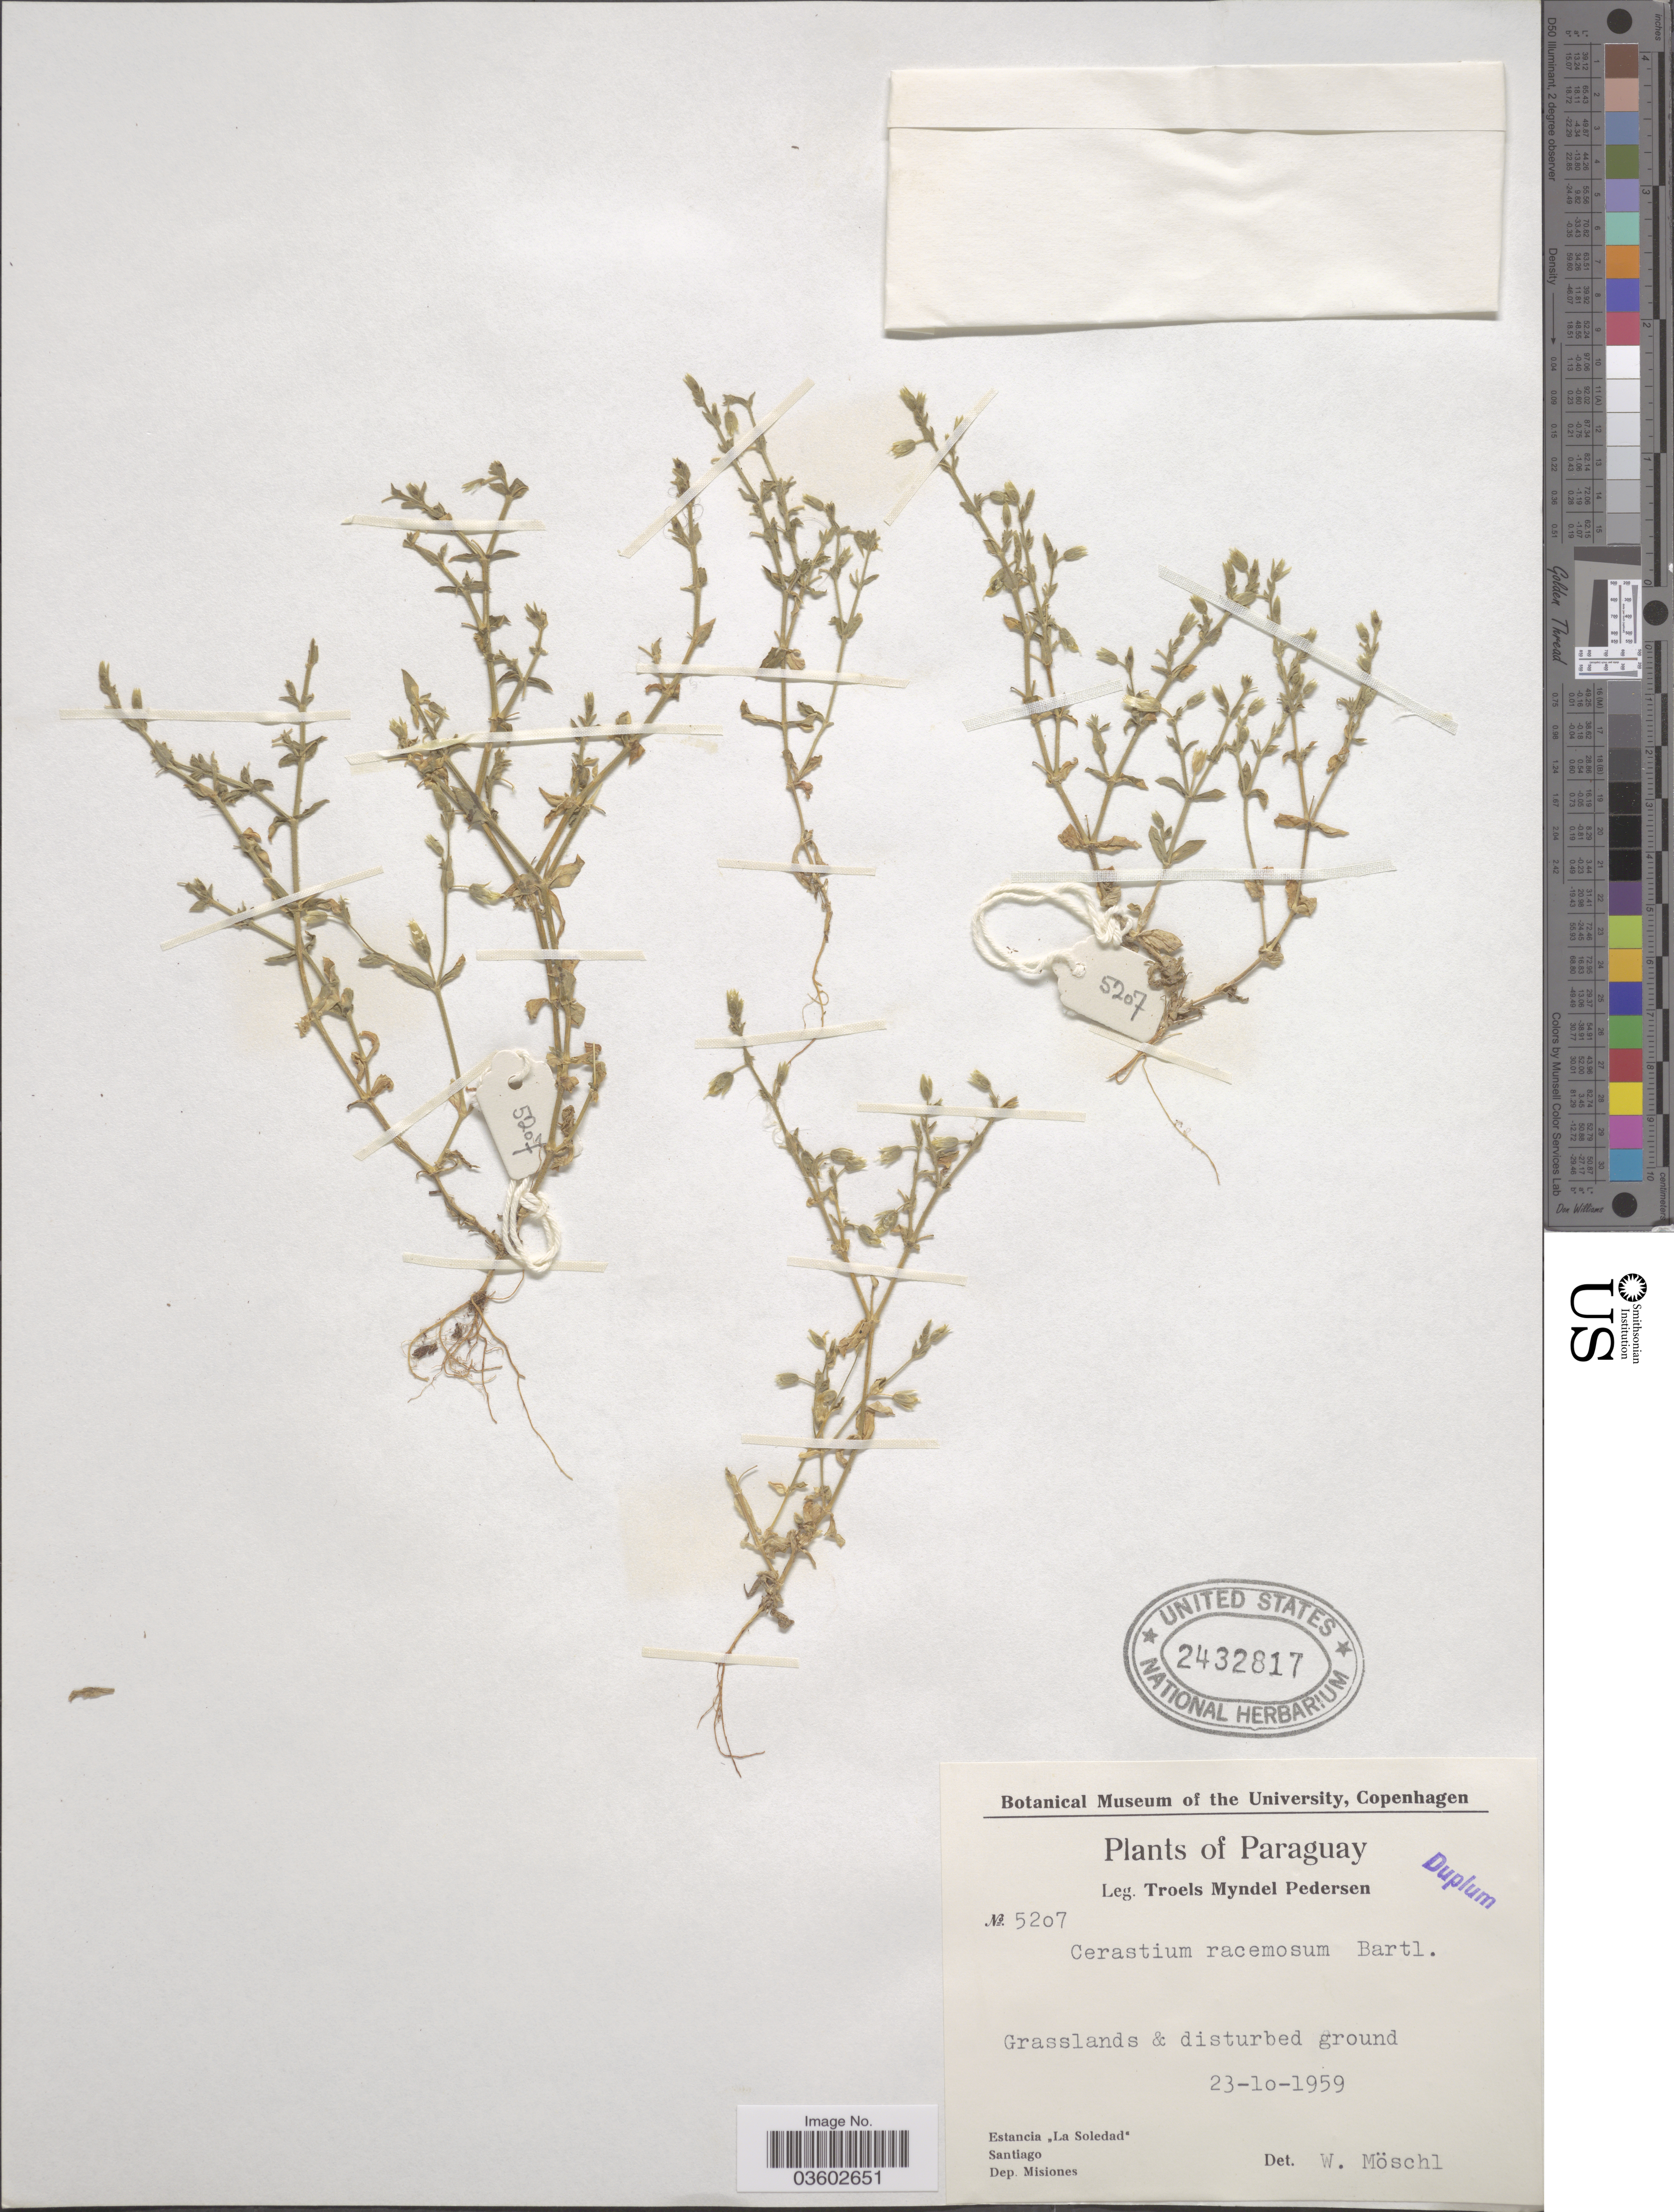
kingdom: Plantae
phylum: Tracheophyta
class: Magnoliopsida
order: Caryophyllales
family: Caryophyllaceae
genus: Cerastium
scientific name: Cerastium racemosum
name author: Bartl.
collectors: T. Pederson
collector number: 5207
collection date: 1959-10-23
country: Paraguay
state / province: Misiones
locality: Estancia "La Soledad". Santiago. Dep. Misiones.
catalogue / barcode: US 2432817